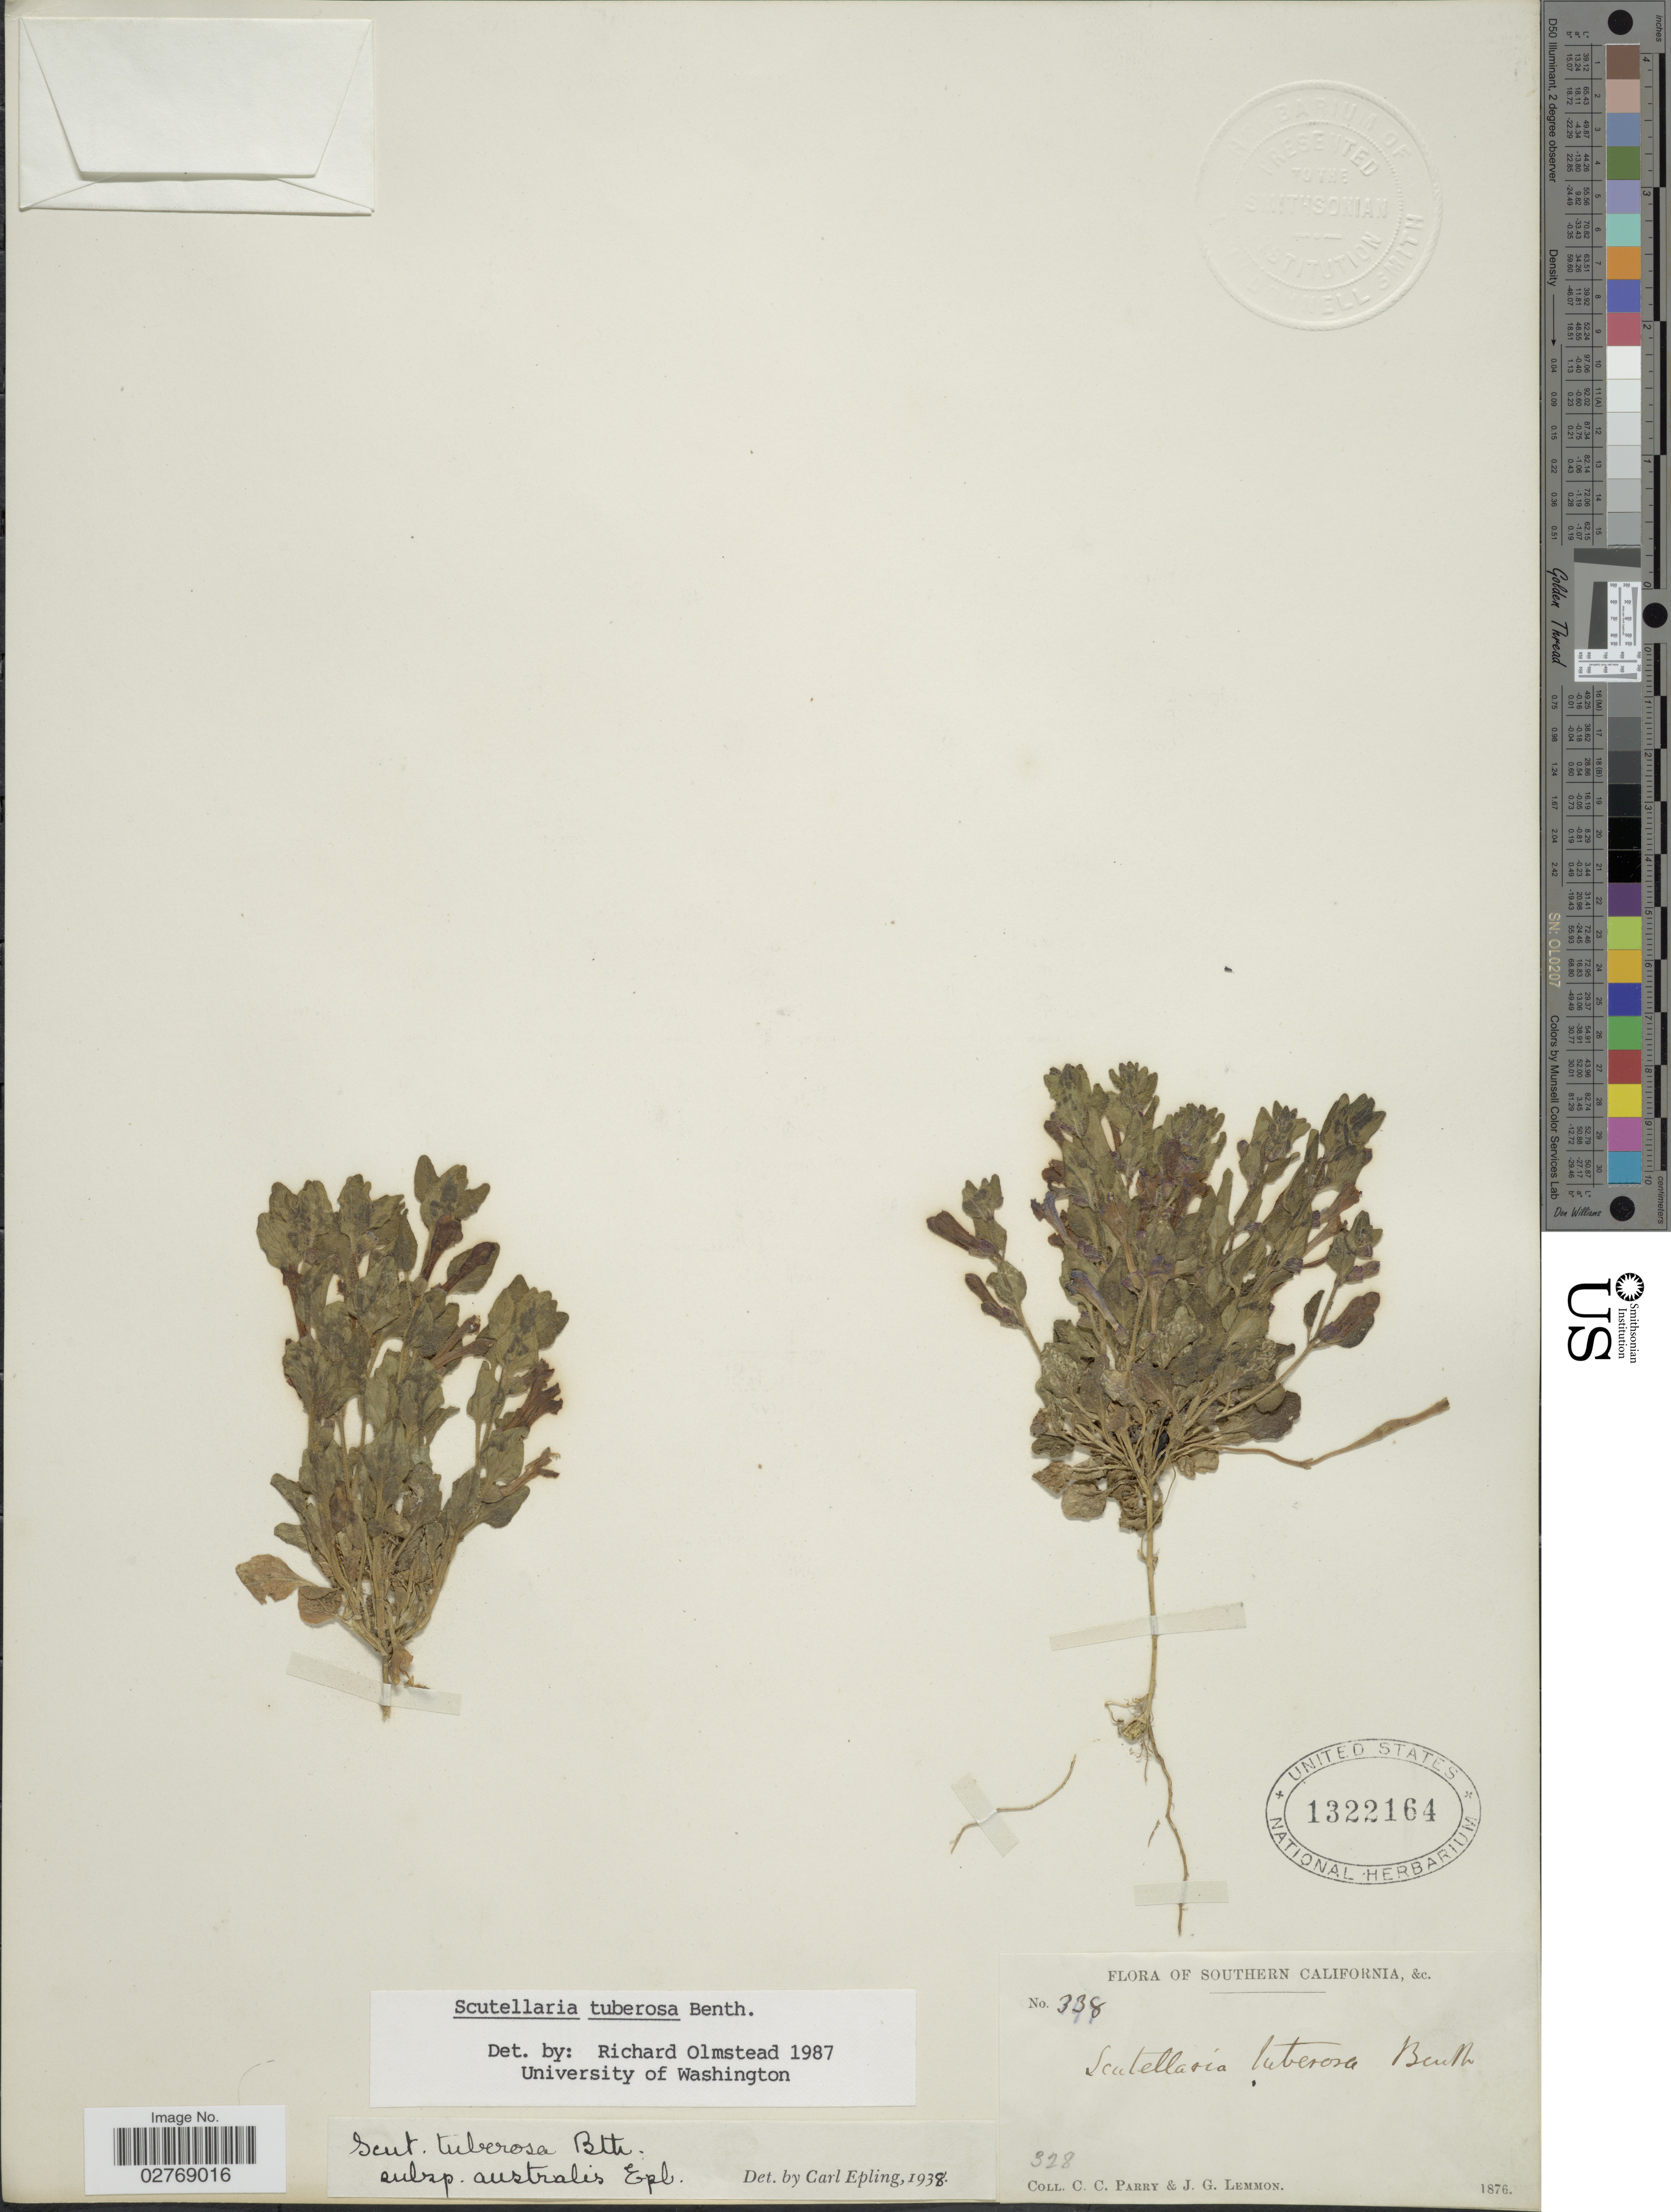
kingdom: Plantae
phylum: Tracheophyta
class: Magnoliopsida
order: Lamiales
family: Lamiaceae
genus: Scutellaria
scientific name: Scutellaria tuberosa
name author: Benth.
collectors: C. C. Parry & J. Lemmon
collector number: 338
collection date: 1876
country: United States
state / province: California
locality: Southern California, &c.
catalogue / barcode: US 1322164